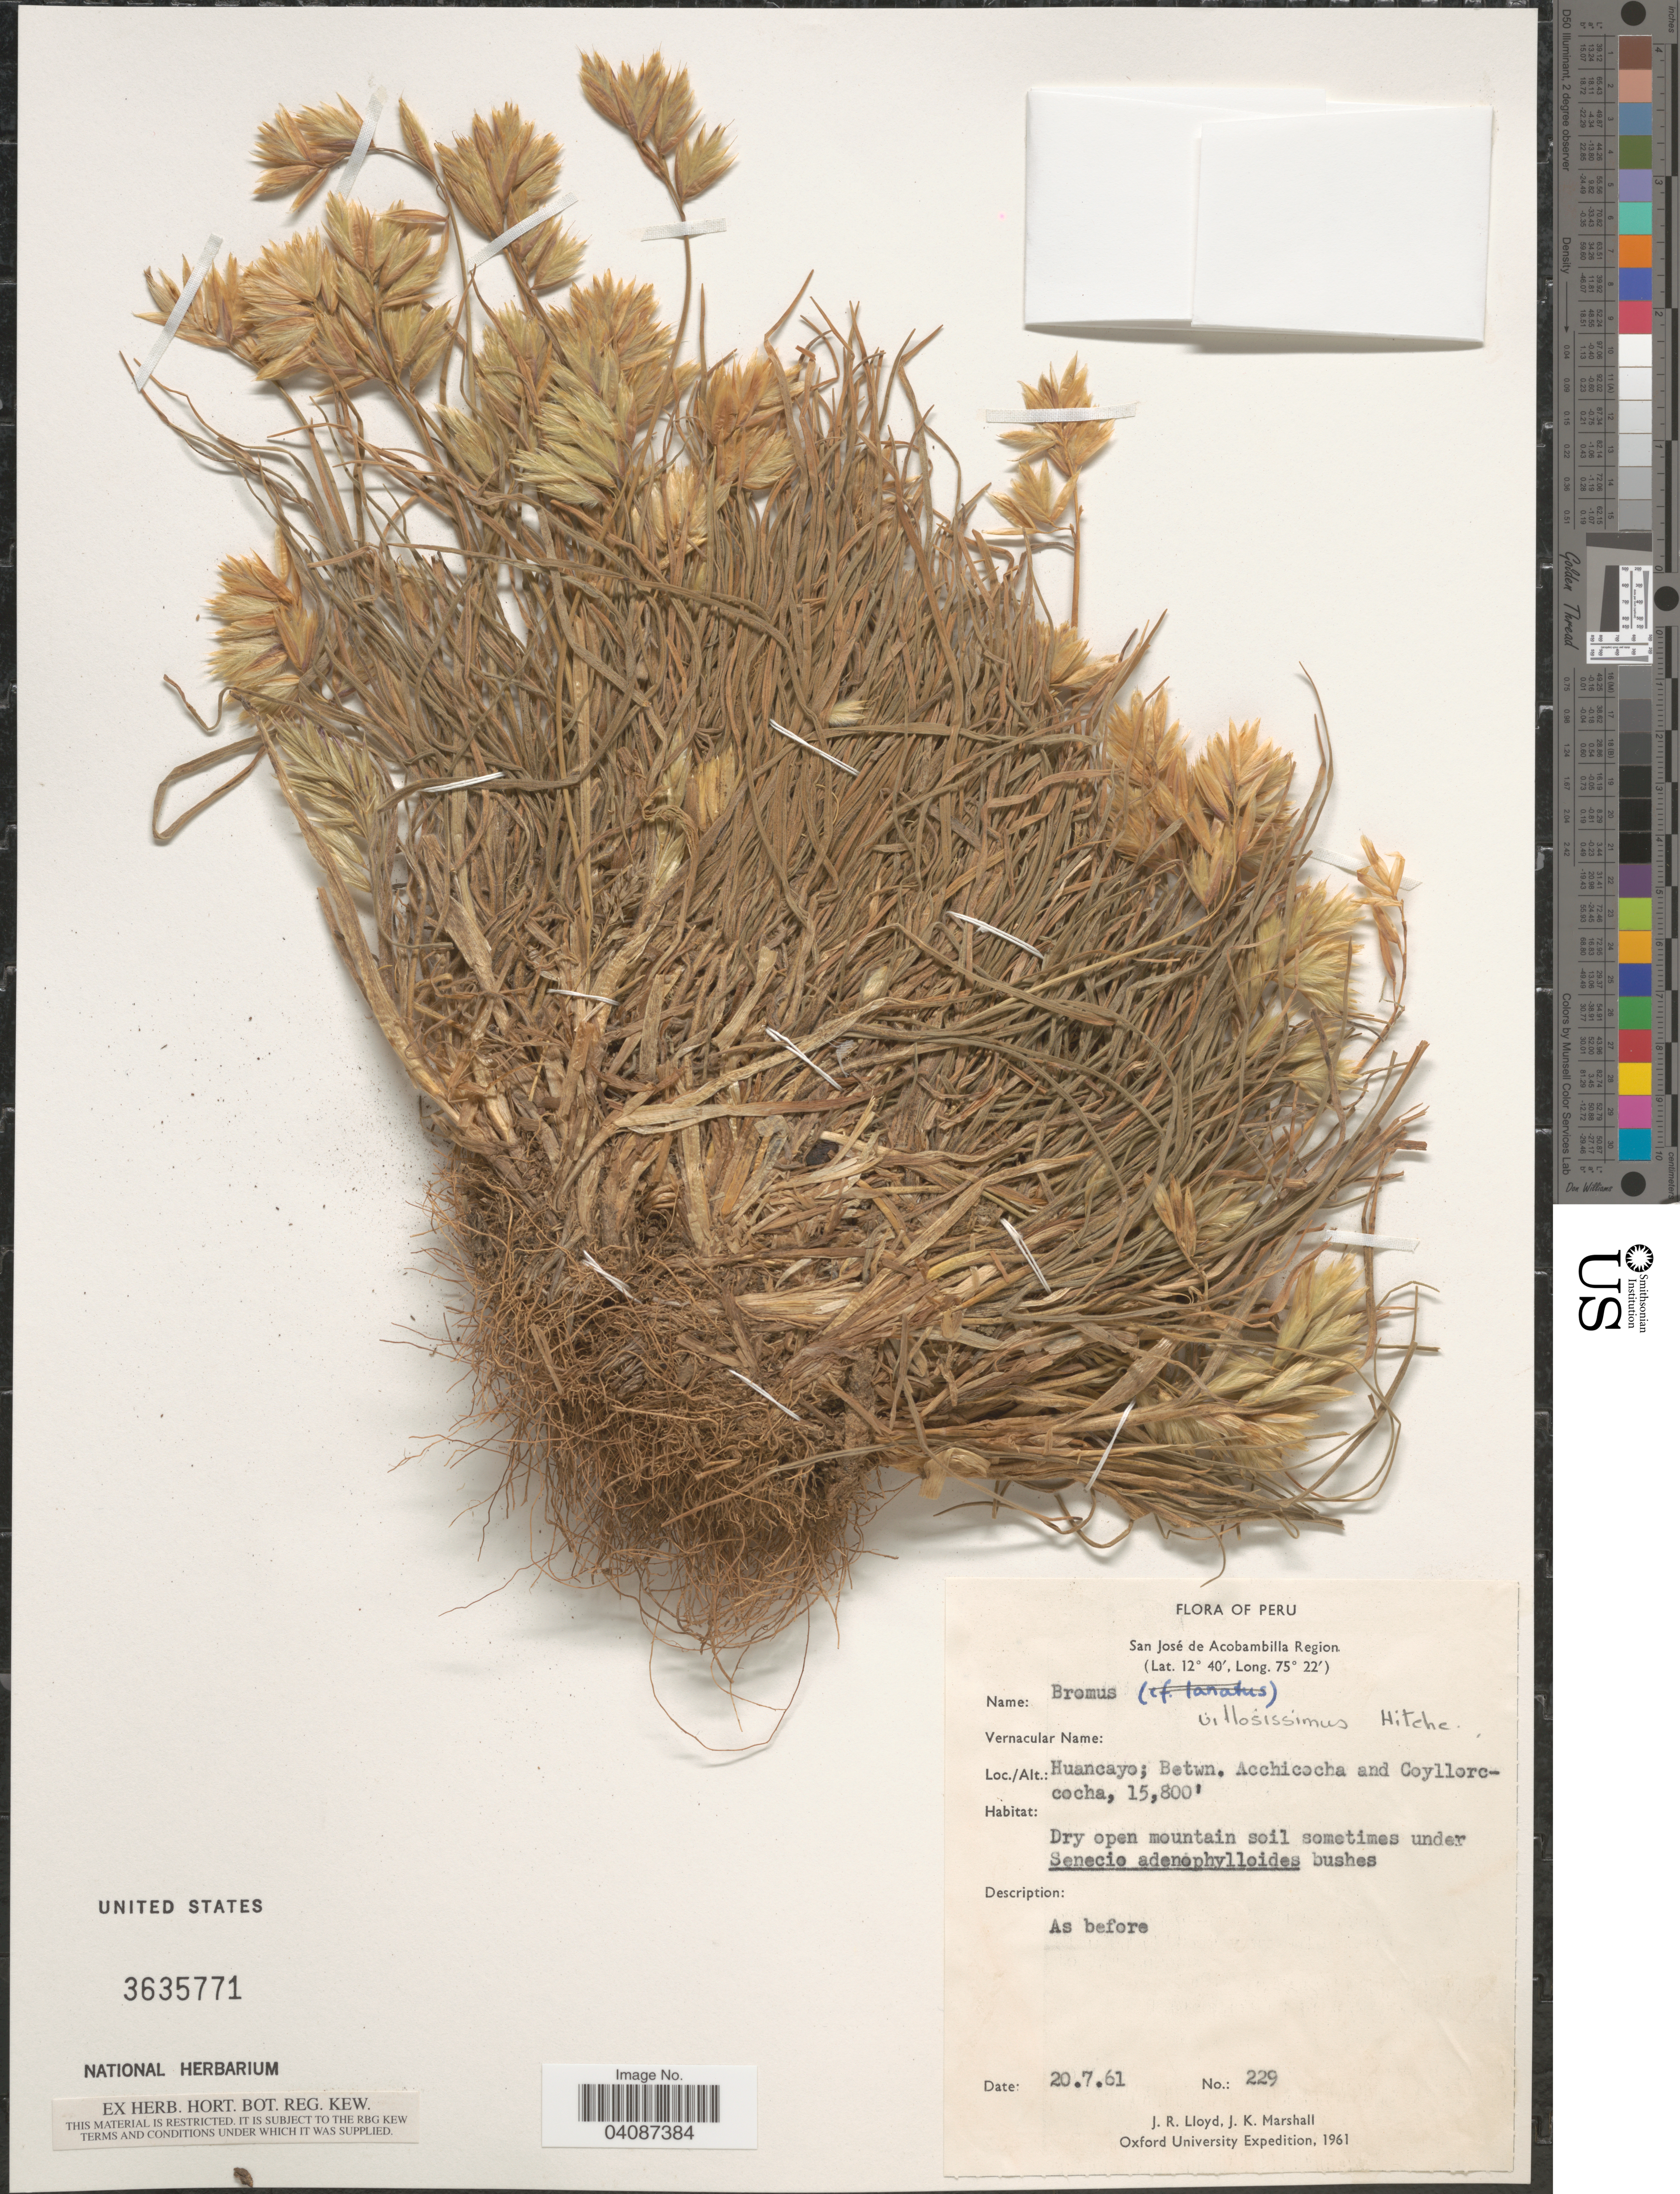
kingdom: Plantae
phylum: Tracheophyta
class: Liliopsida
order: Poales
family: Poaceae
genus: Bromus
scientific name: Bromus villosissimus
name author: Hitchc.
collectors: J. R. Lloyd & J. K. Marshall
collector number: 229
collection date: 1961-07-20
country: Peru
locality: San José de Acobambilla Region. Huancayo; Betw. Acchicocha and Coyllorccocha. Oxford University Expedition, 1961.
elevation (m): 4816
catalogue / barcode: US 3635771